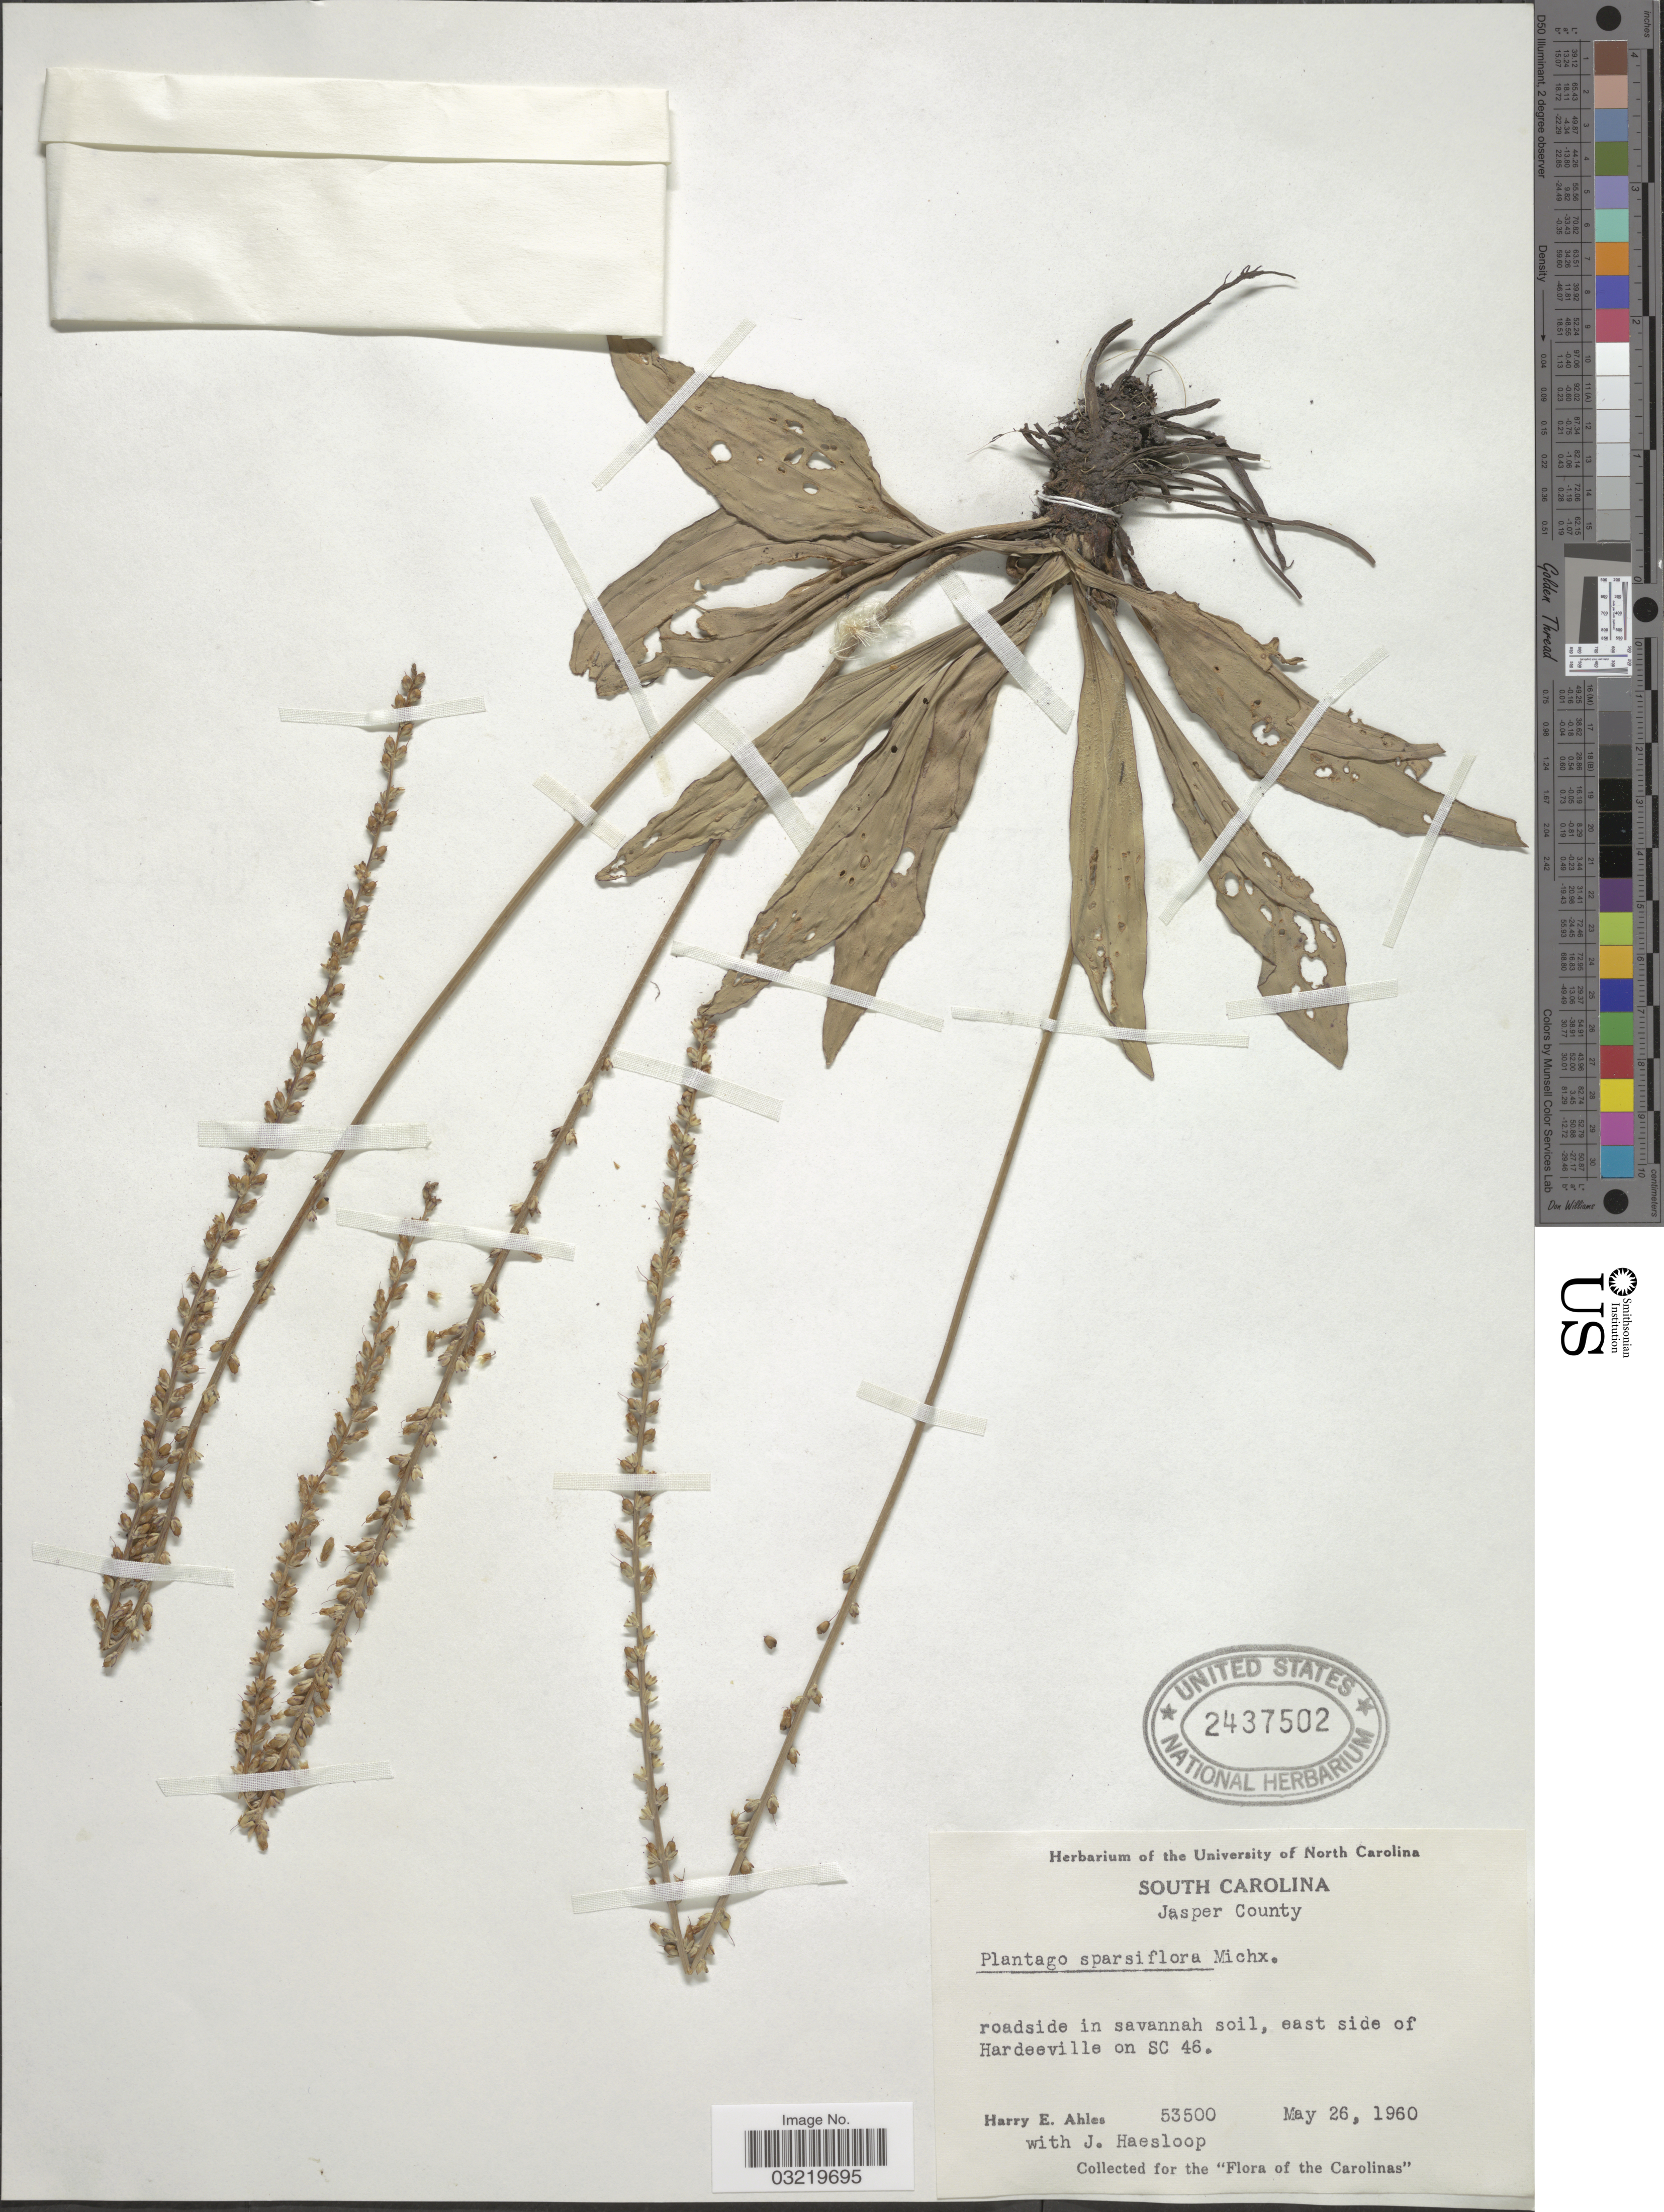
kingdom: Plantae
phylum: Tracheophyta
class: Magnoliopsida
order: Lamiales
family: Plantaginaceae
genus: Plantago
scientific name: Plantago sparsiflora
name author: Michx.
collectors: H. E. Ahles & J. Haesloop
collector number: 53500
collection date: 1960-05-26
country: United States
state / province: South Carolina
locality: Jasper County, roadside in savannah soil, east side of Hardeeville on SC 46.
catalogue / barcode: US 2437502